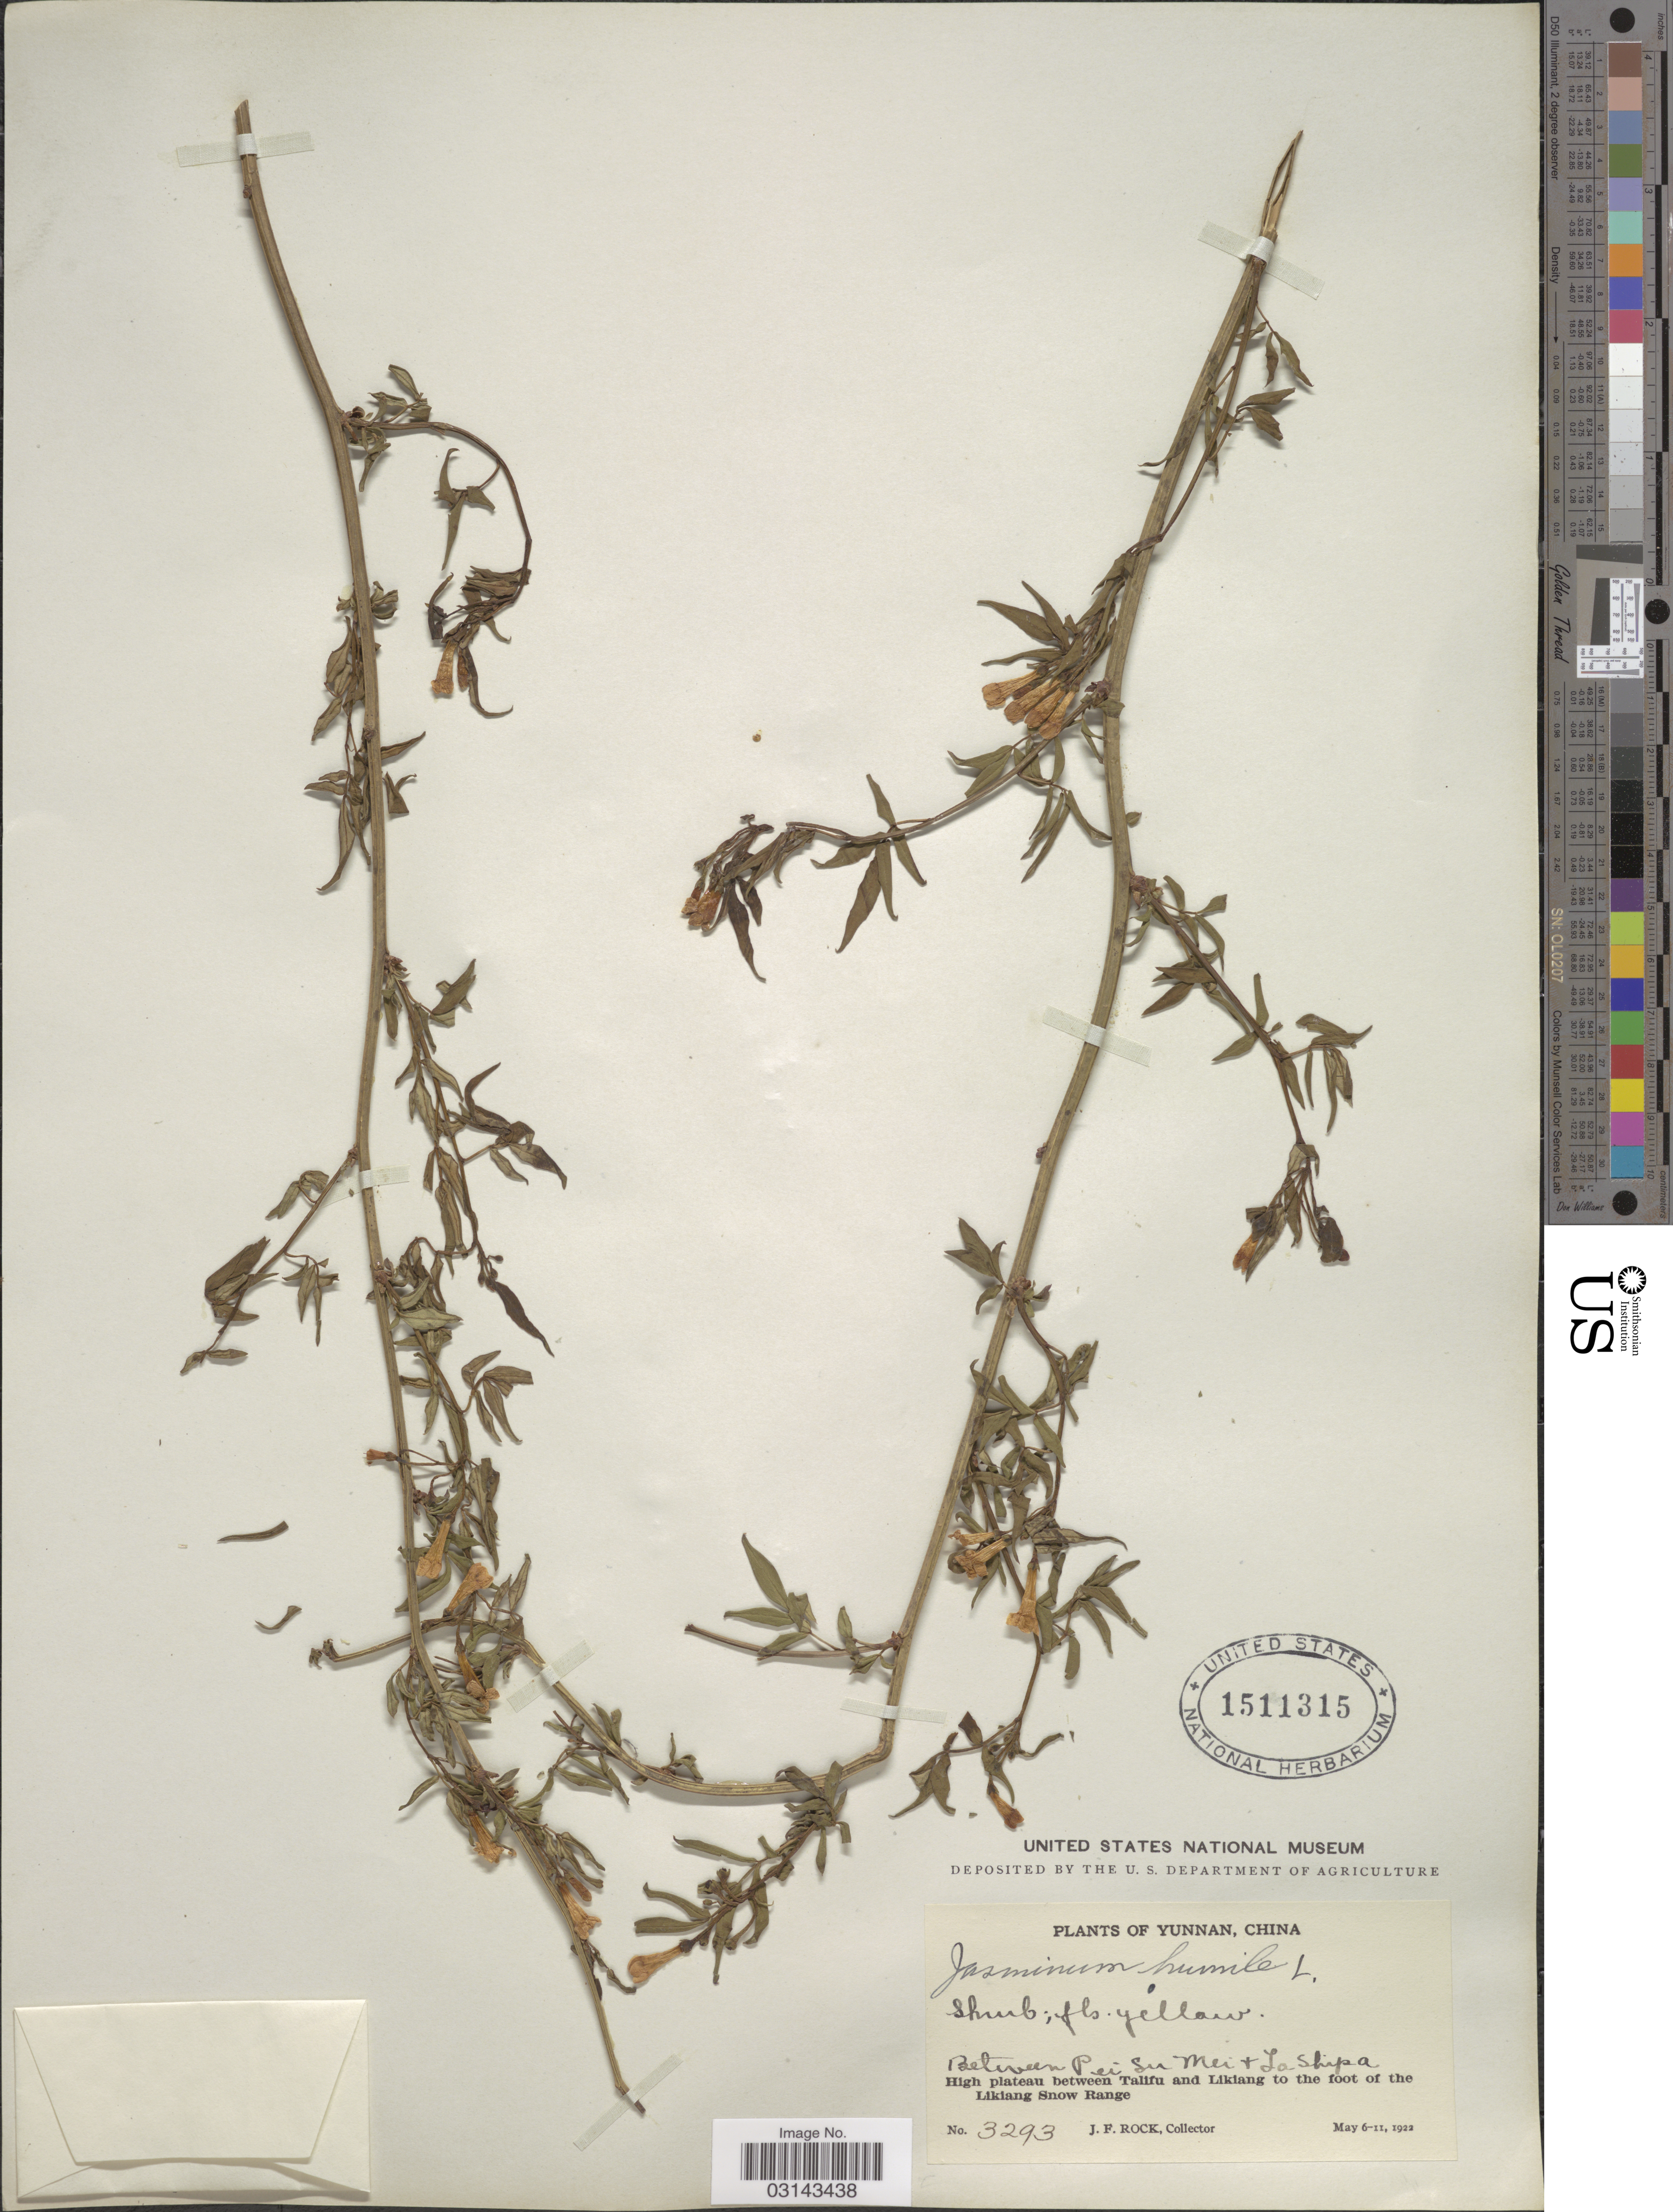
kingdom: Plantae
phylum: Tracheophyta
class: Magnoliopsida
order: Lamiales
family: Oleaceae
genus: Jasminum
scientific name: Jasminum humile var. microphyllum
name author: (Chia) P.S. Green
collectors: J. Rock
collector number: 3293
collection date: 1922-05-06/1922-05-11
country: China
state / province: Yunnan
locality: Between Pei Su Mei & La Shipa. High plateau between Talifu and Likiang to the foot of the Likiang Snow Range.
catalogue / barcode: US 1511315